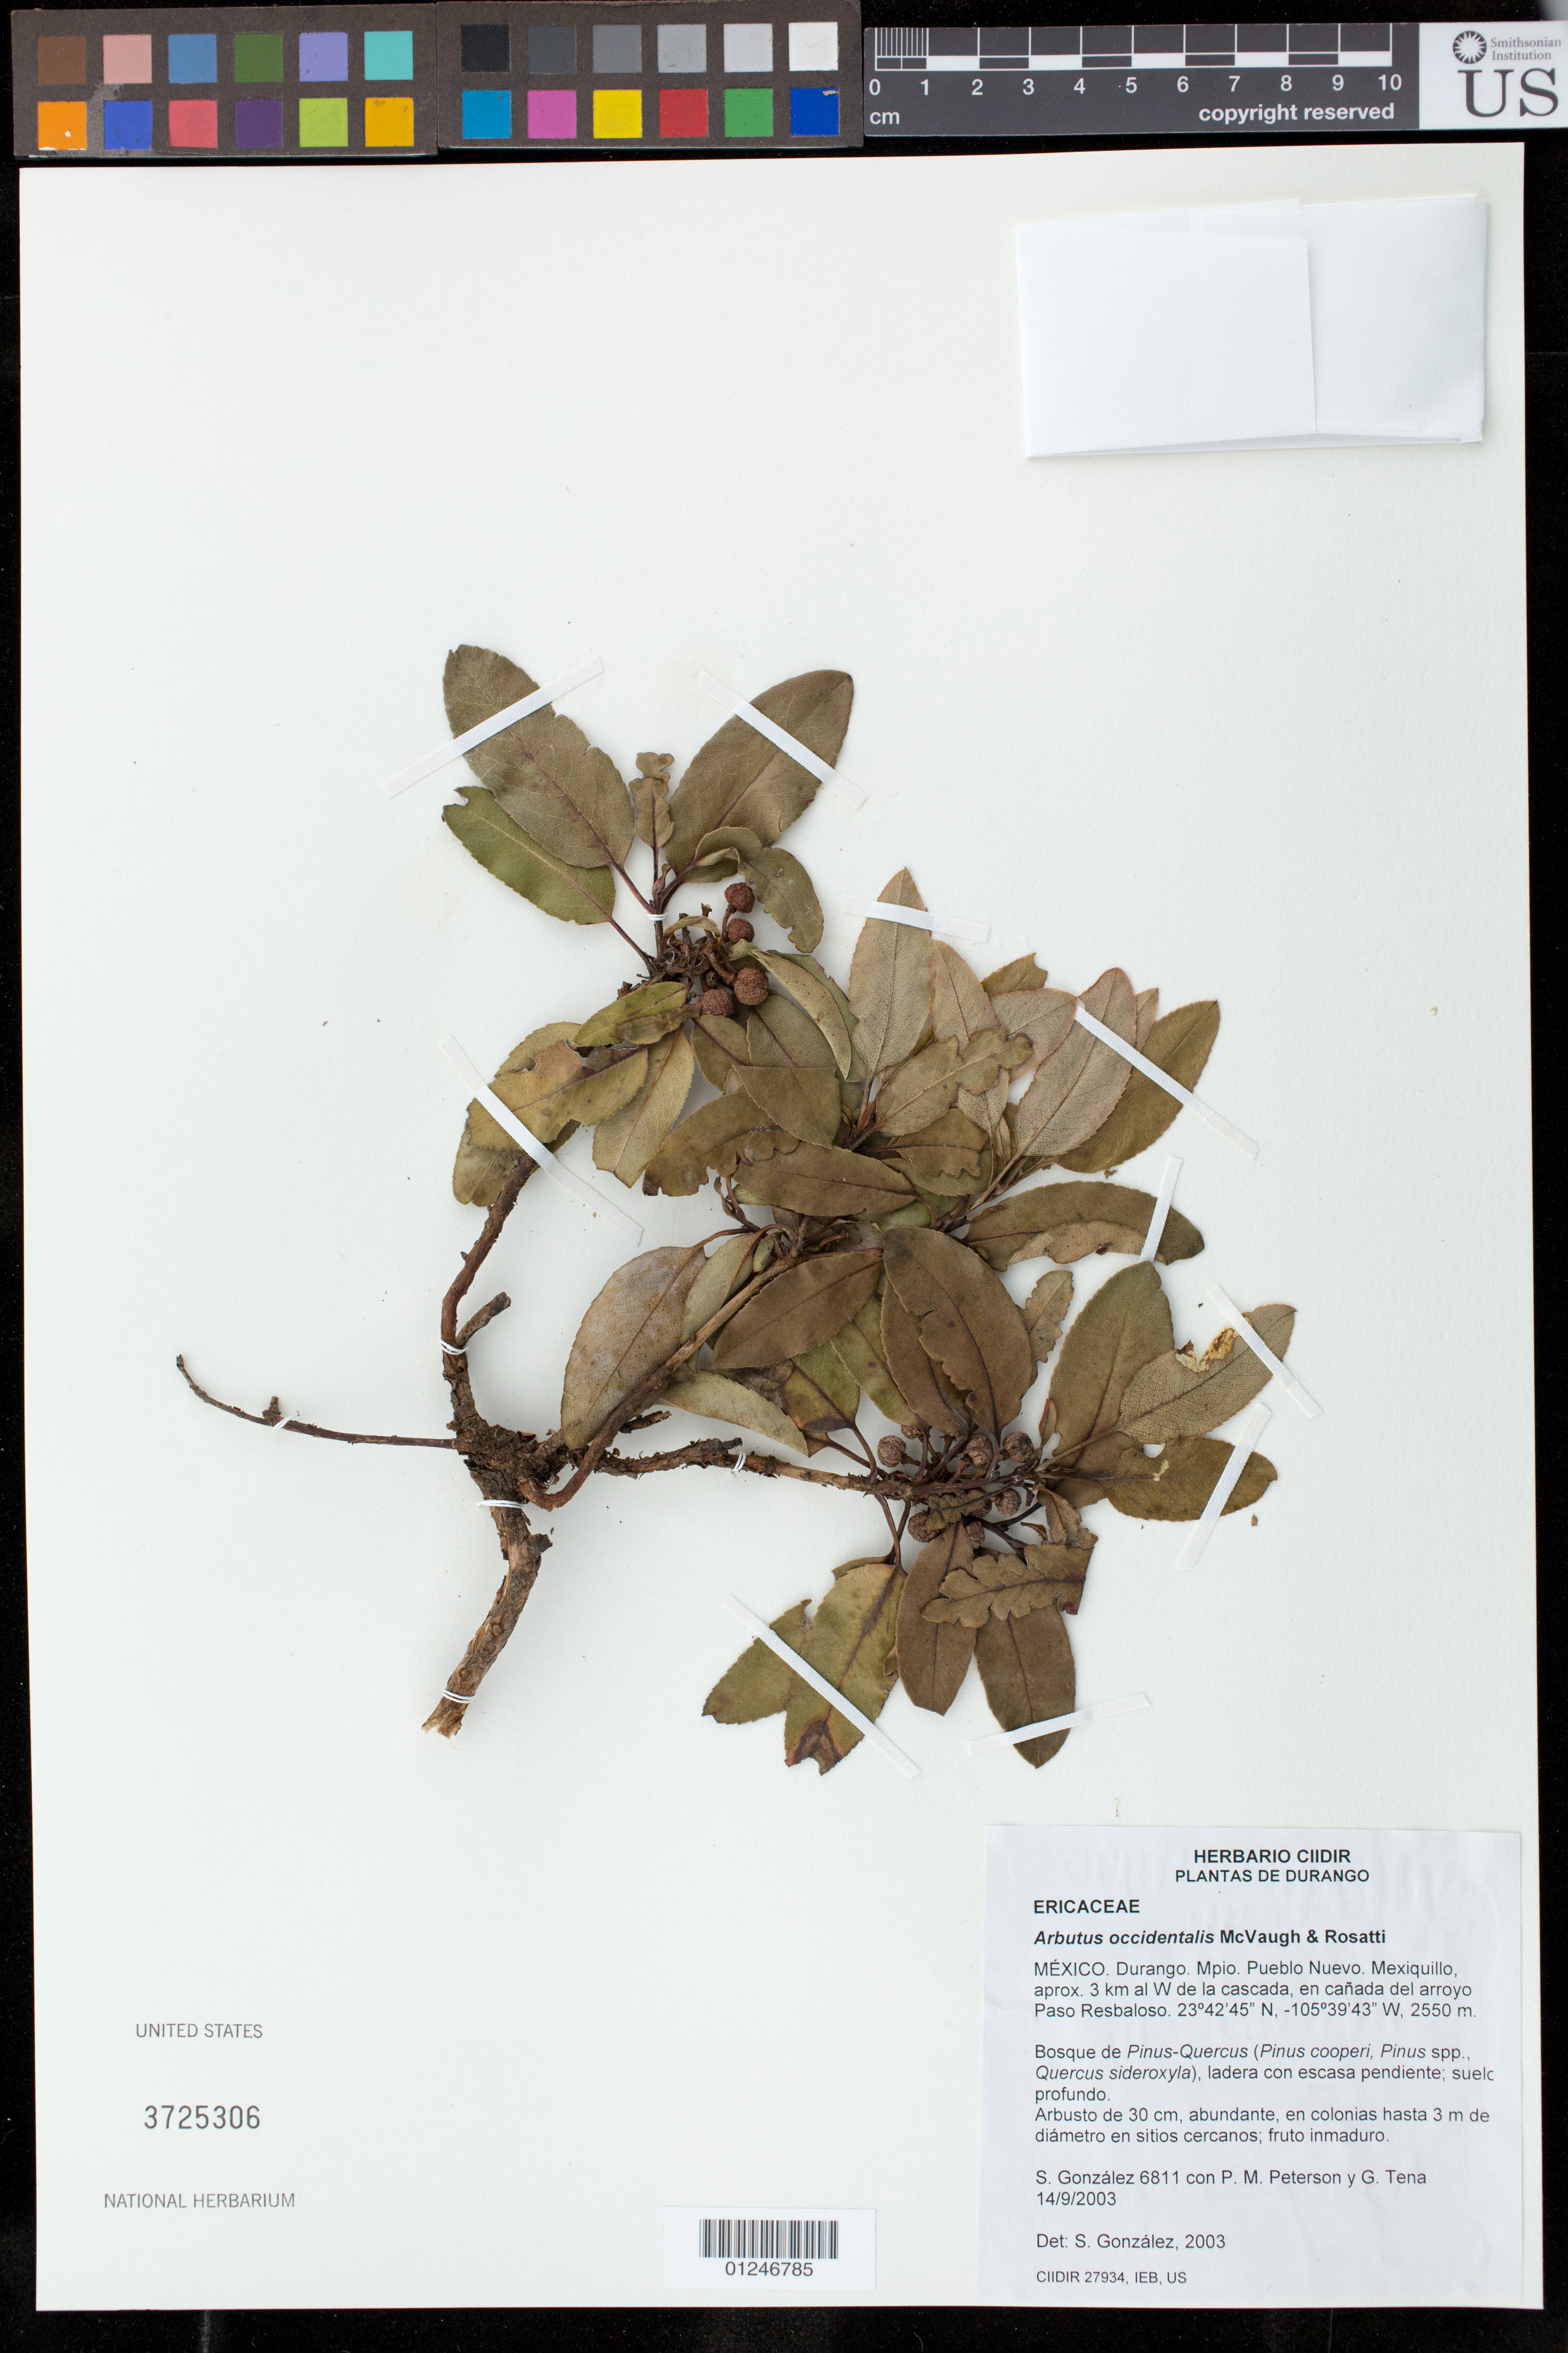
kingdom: Plantae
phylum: Tracheophyta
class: Magnoliopsida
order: Ericales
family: Ericaceae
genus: Arbutus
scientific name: Arbutus occidentalis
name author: McVaugh & Rosatti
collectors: S. Gonzalez, P. M. Peterson & P. Catalán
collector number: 6811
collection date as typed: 07 Sep 2003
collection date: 2003-09-14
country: Mexico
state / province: Durango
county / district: Pueblo Nuevo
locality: Mexiquillo. approx 3 km al W de la cascada, en canada del arryoy Paso Resbaloso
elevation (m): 2550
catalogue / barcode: US 3725306